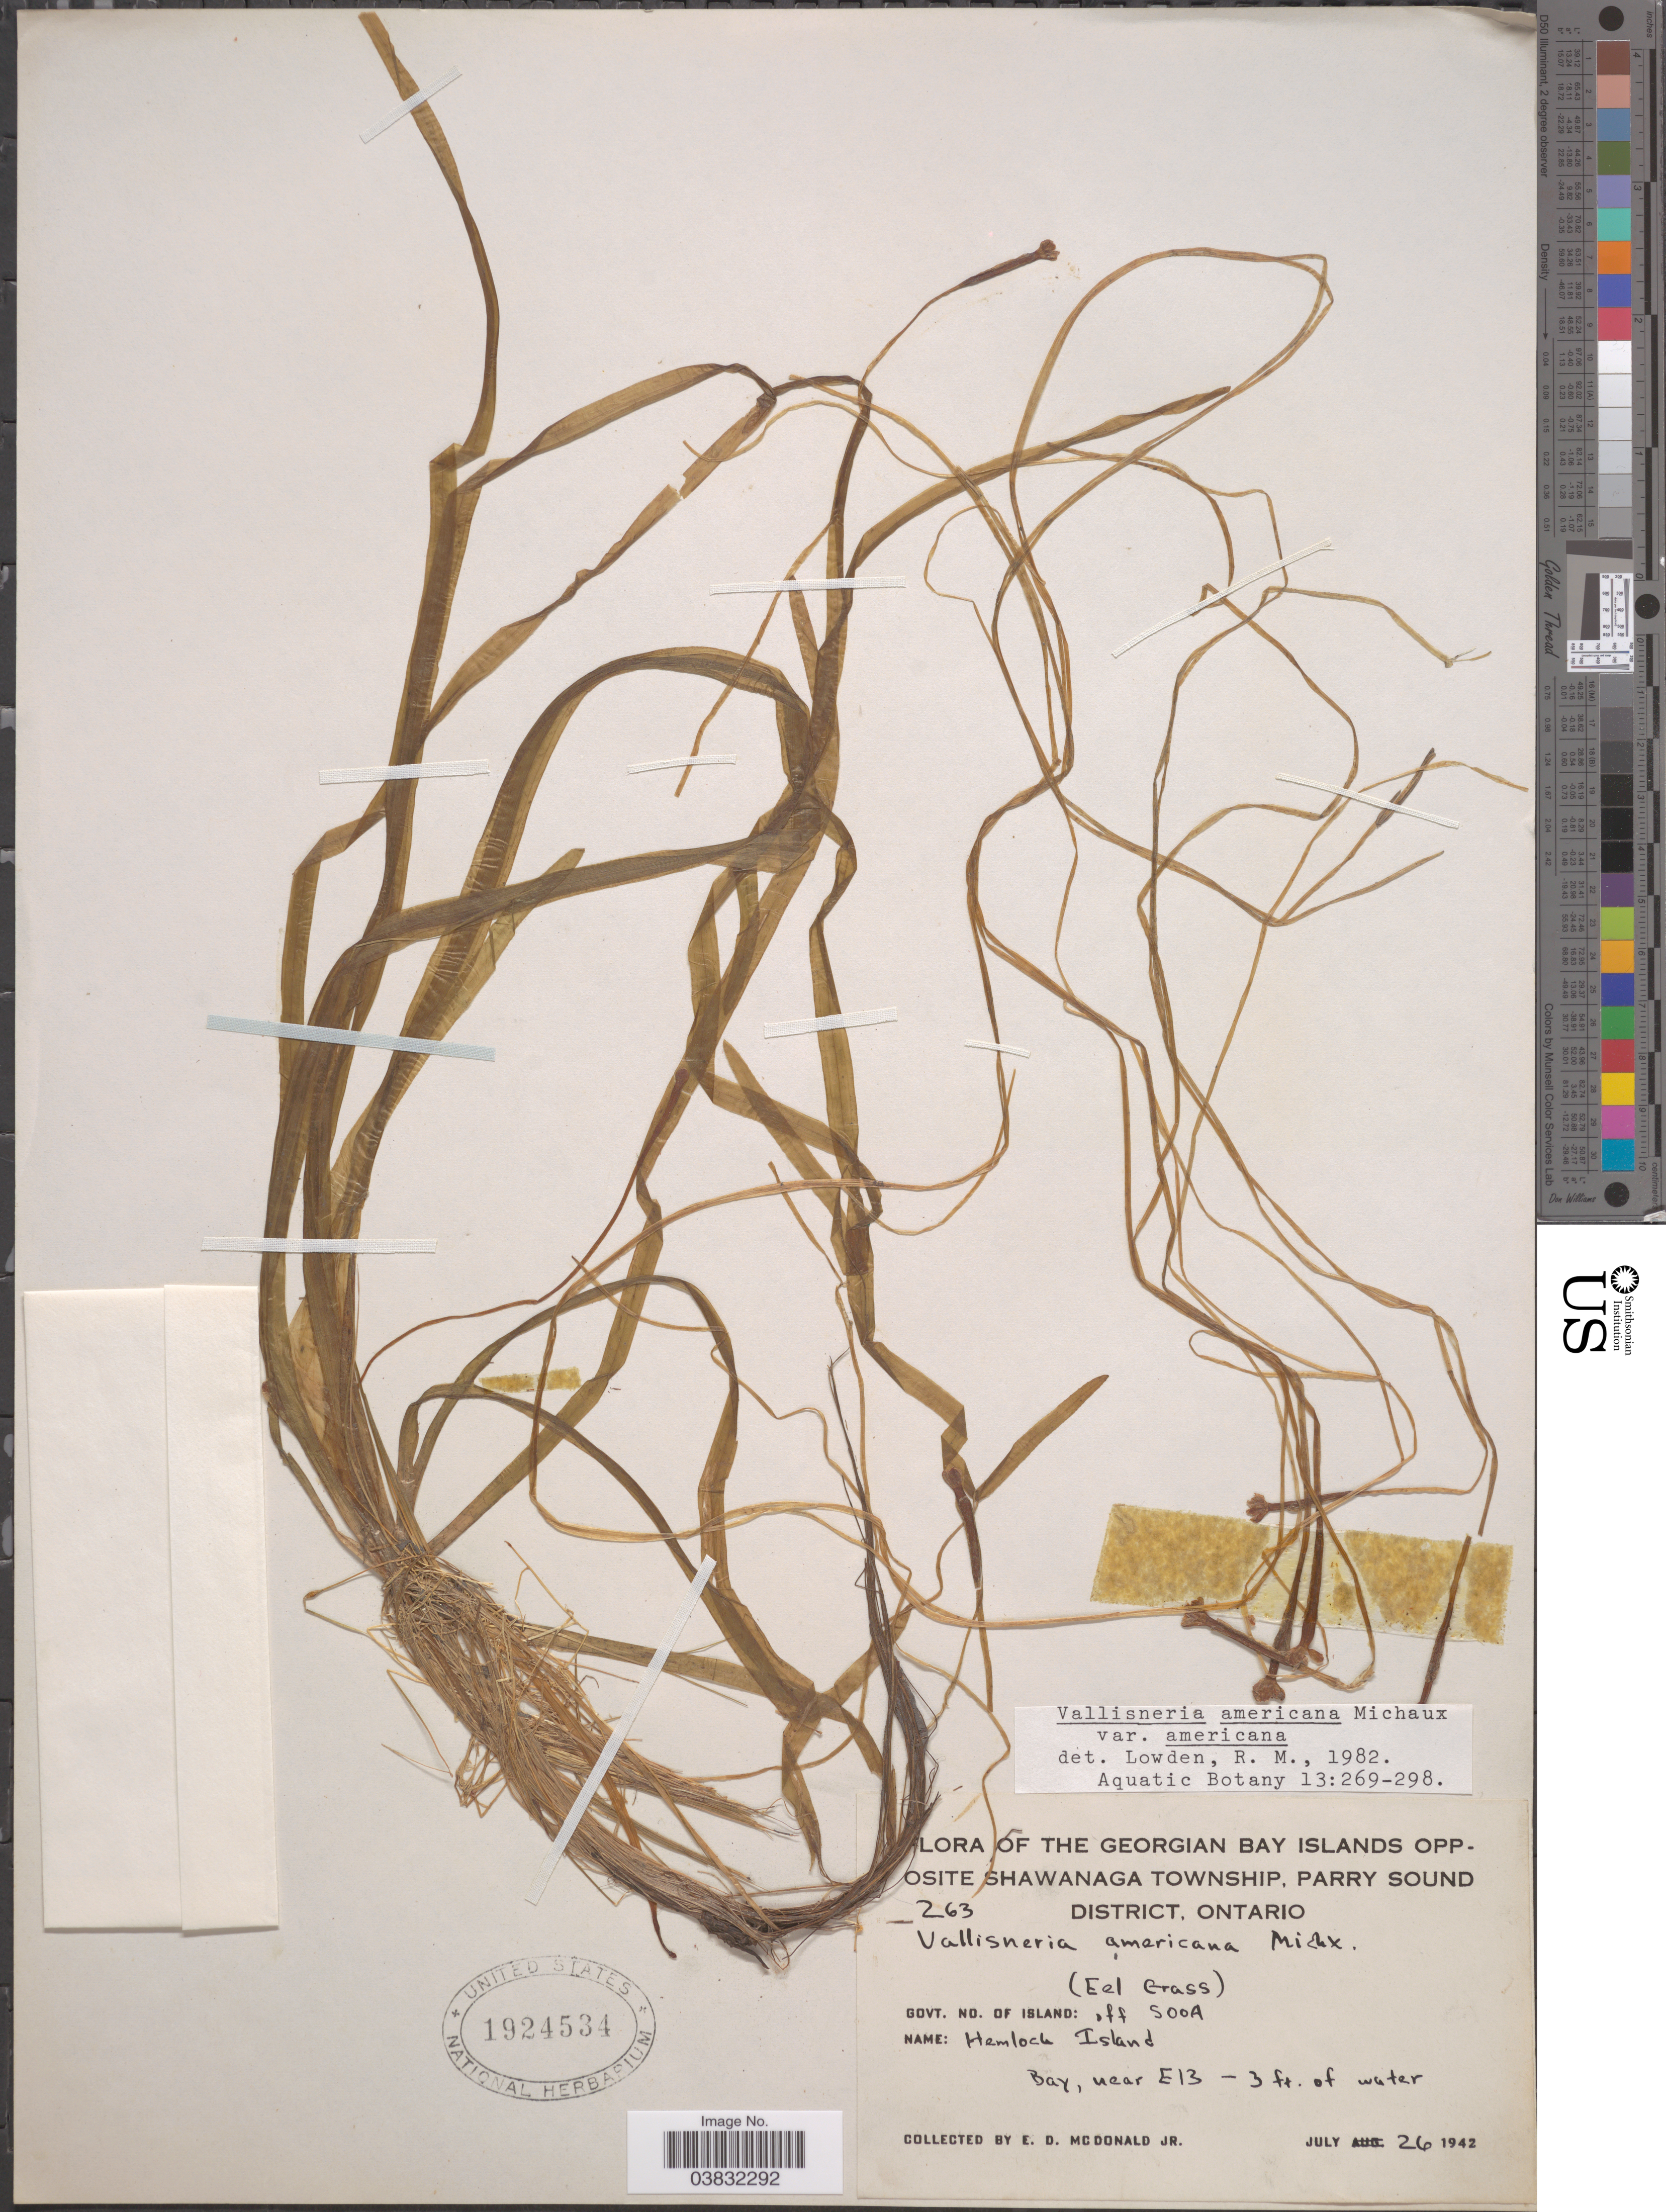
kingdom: Plantae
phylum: Tracheophyta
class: Liliopsida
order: Alismatales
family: Hydrocharitaceae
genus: Vallisneria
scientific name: Vallisneria americana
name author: Michx.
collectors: E. D. McDonald Jr.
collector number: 263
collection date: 1942-07-26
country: Canada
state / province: Ontario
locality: Georgian Bay Islands Opposite Shawanaga Township, Parry Sound District. (Eel Grass) Govt. No. of Island: off 500A. Hemlock Island. Bay, near El3.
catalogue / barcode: US 1924534